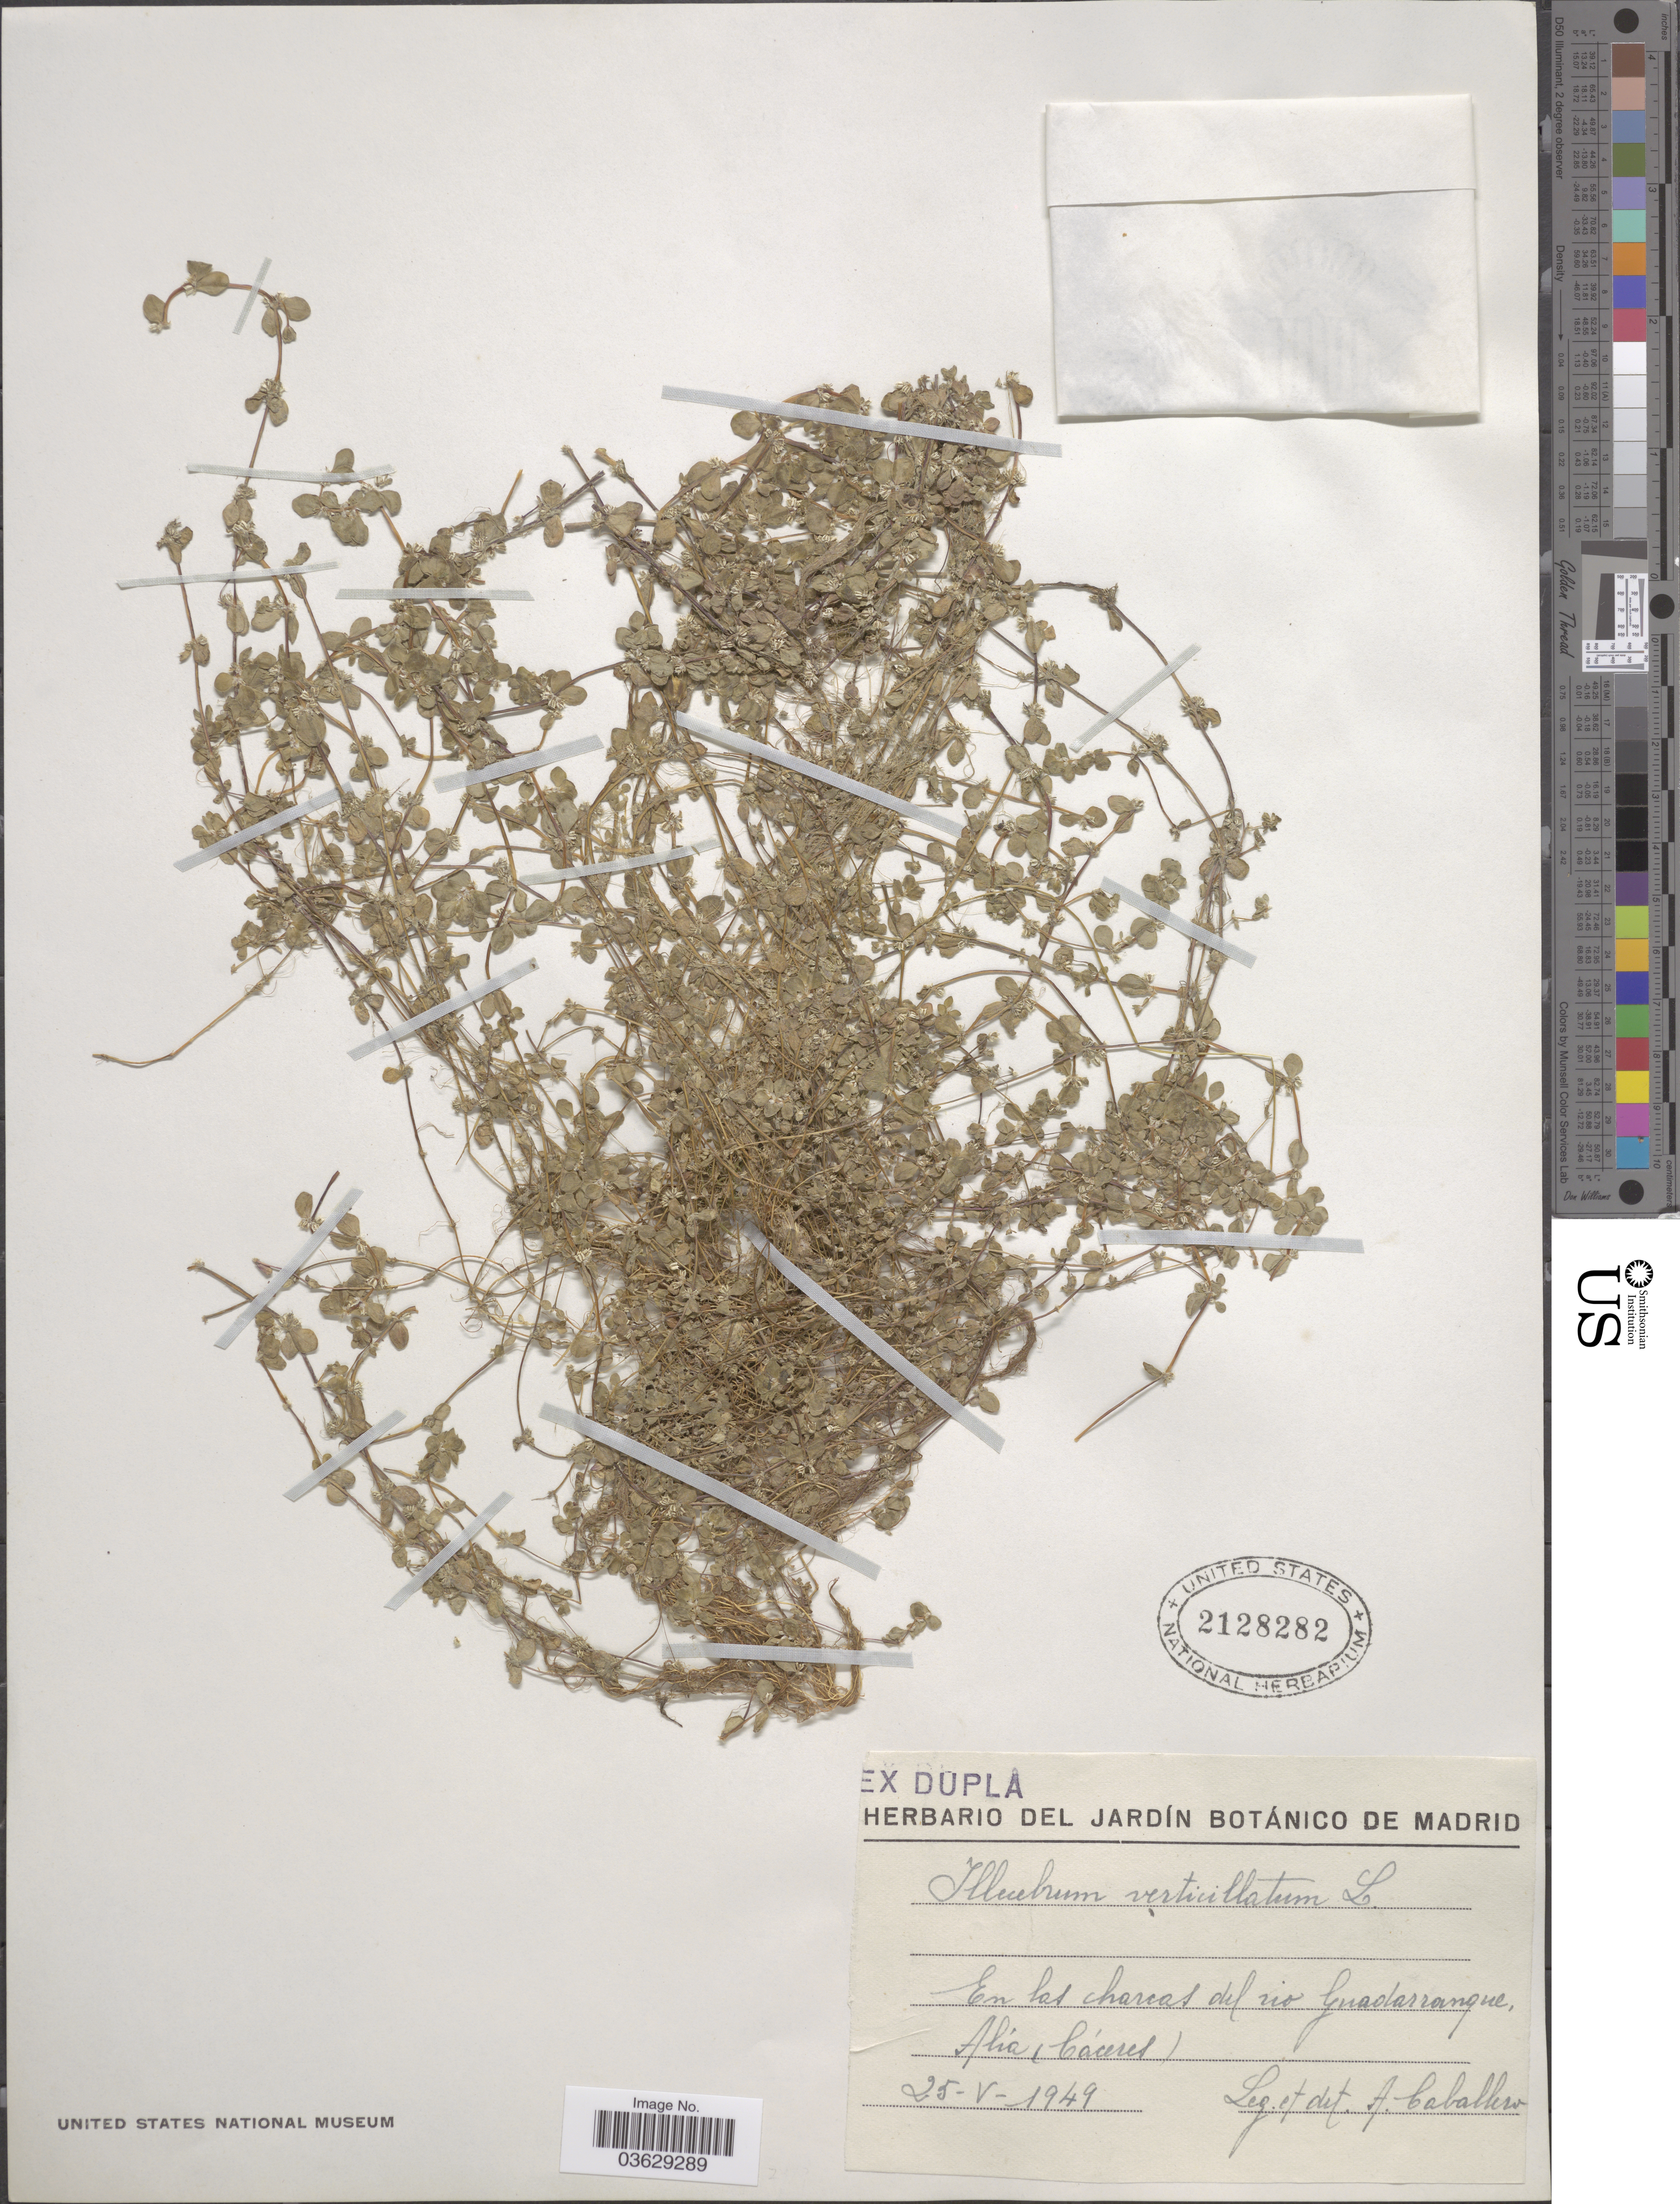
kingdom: Plantae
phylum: Tracheophyta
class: Magnoliopsida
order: Caryophyllales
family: Caryophyllaceae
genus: Illecebrum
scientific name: Illecebrum verticillatum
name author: L.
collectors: A. Caballero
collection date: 1949-05-25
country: Spain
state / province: Madrid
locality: En las charcas del rio Guadarranque, Alia (Cáceres).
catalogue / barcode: US 2128282